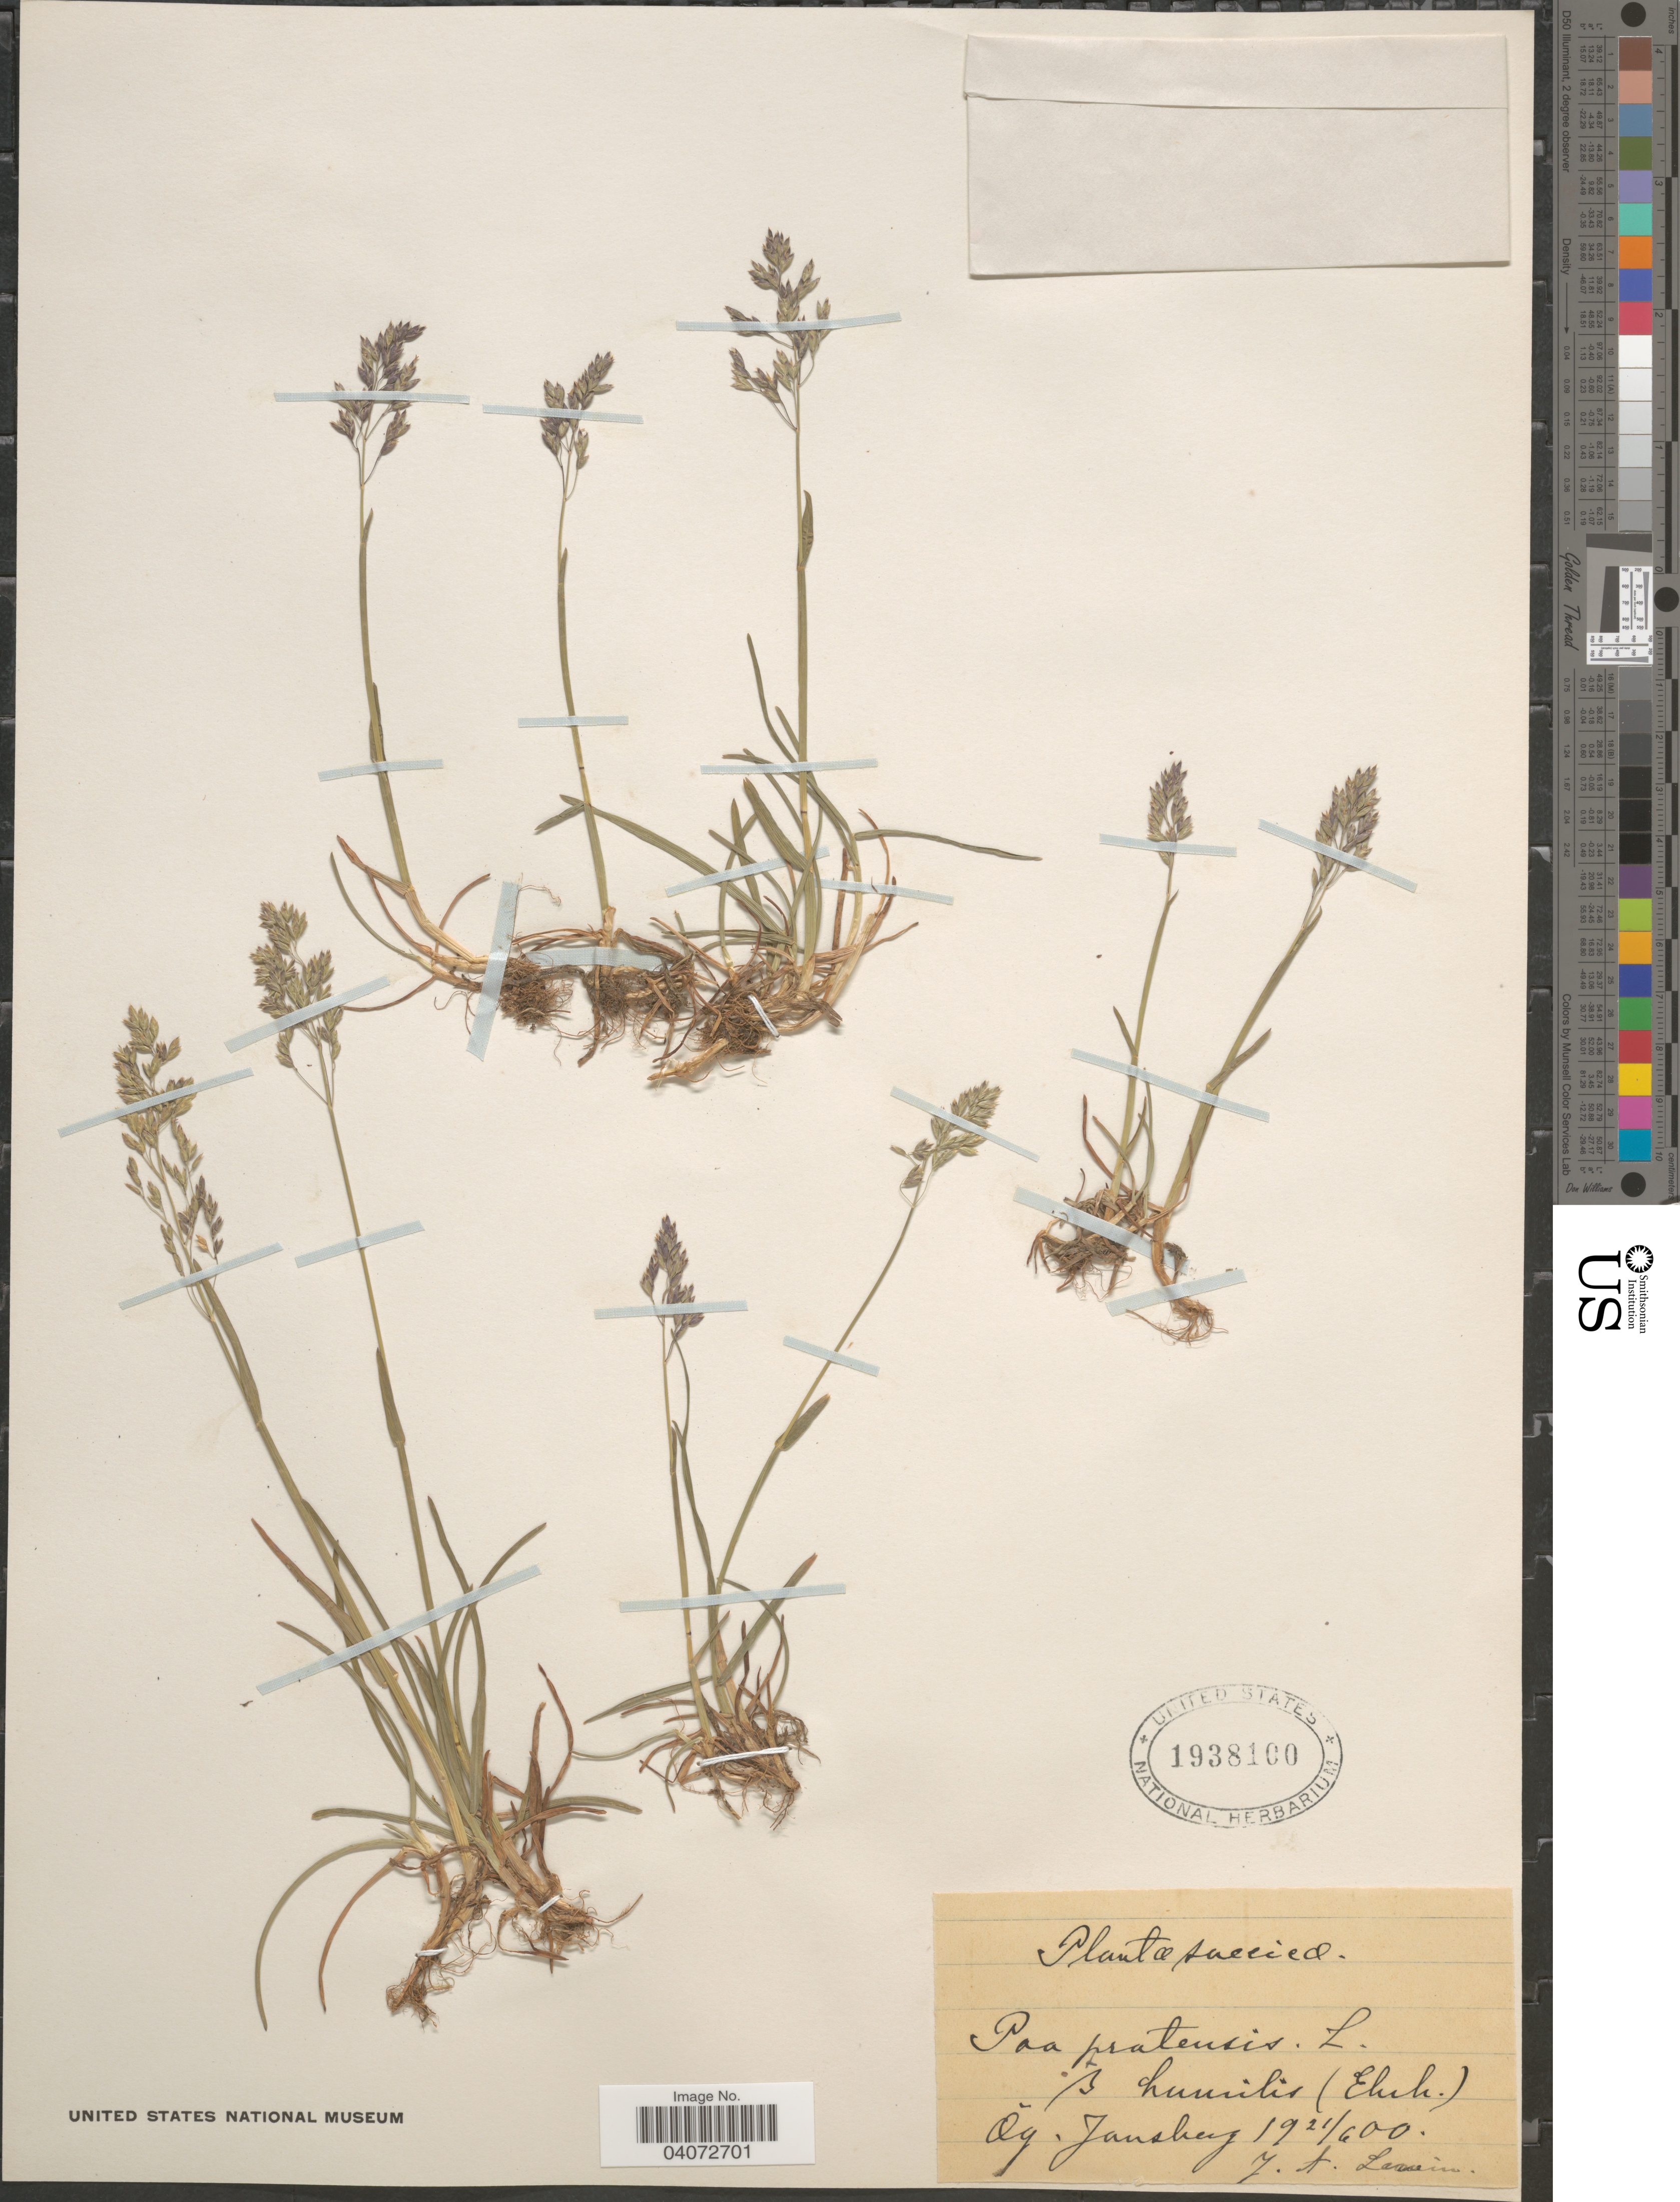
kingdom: Plantae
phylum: Tracheophyta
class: Liliopsida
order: Poales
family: Poaceae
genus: Poa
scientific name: Poa pratensis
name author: L.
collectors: J. Laruin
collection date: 1900-06-21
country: Sweden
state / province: Östergötland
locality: Suecia. OG. Jansberg.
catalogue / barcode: US 1938100